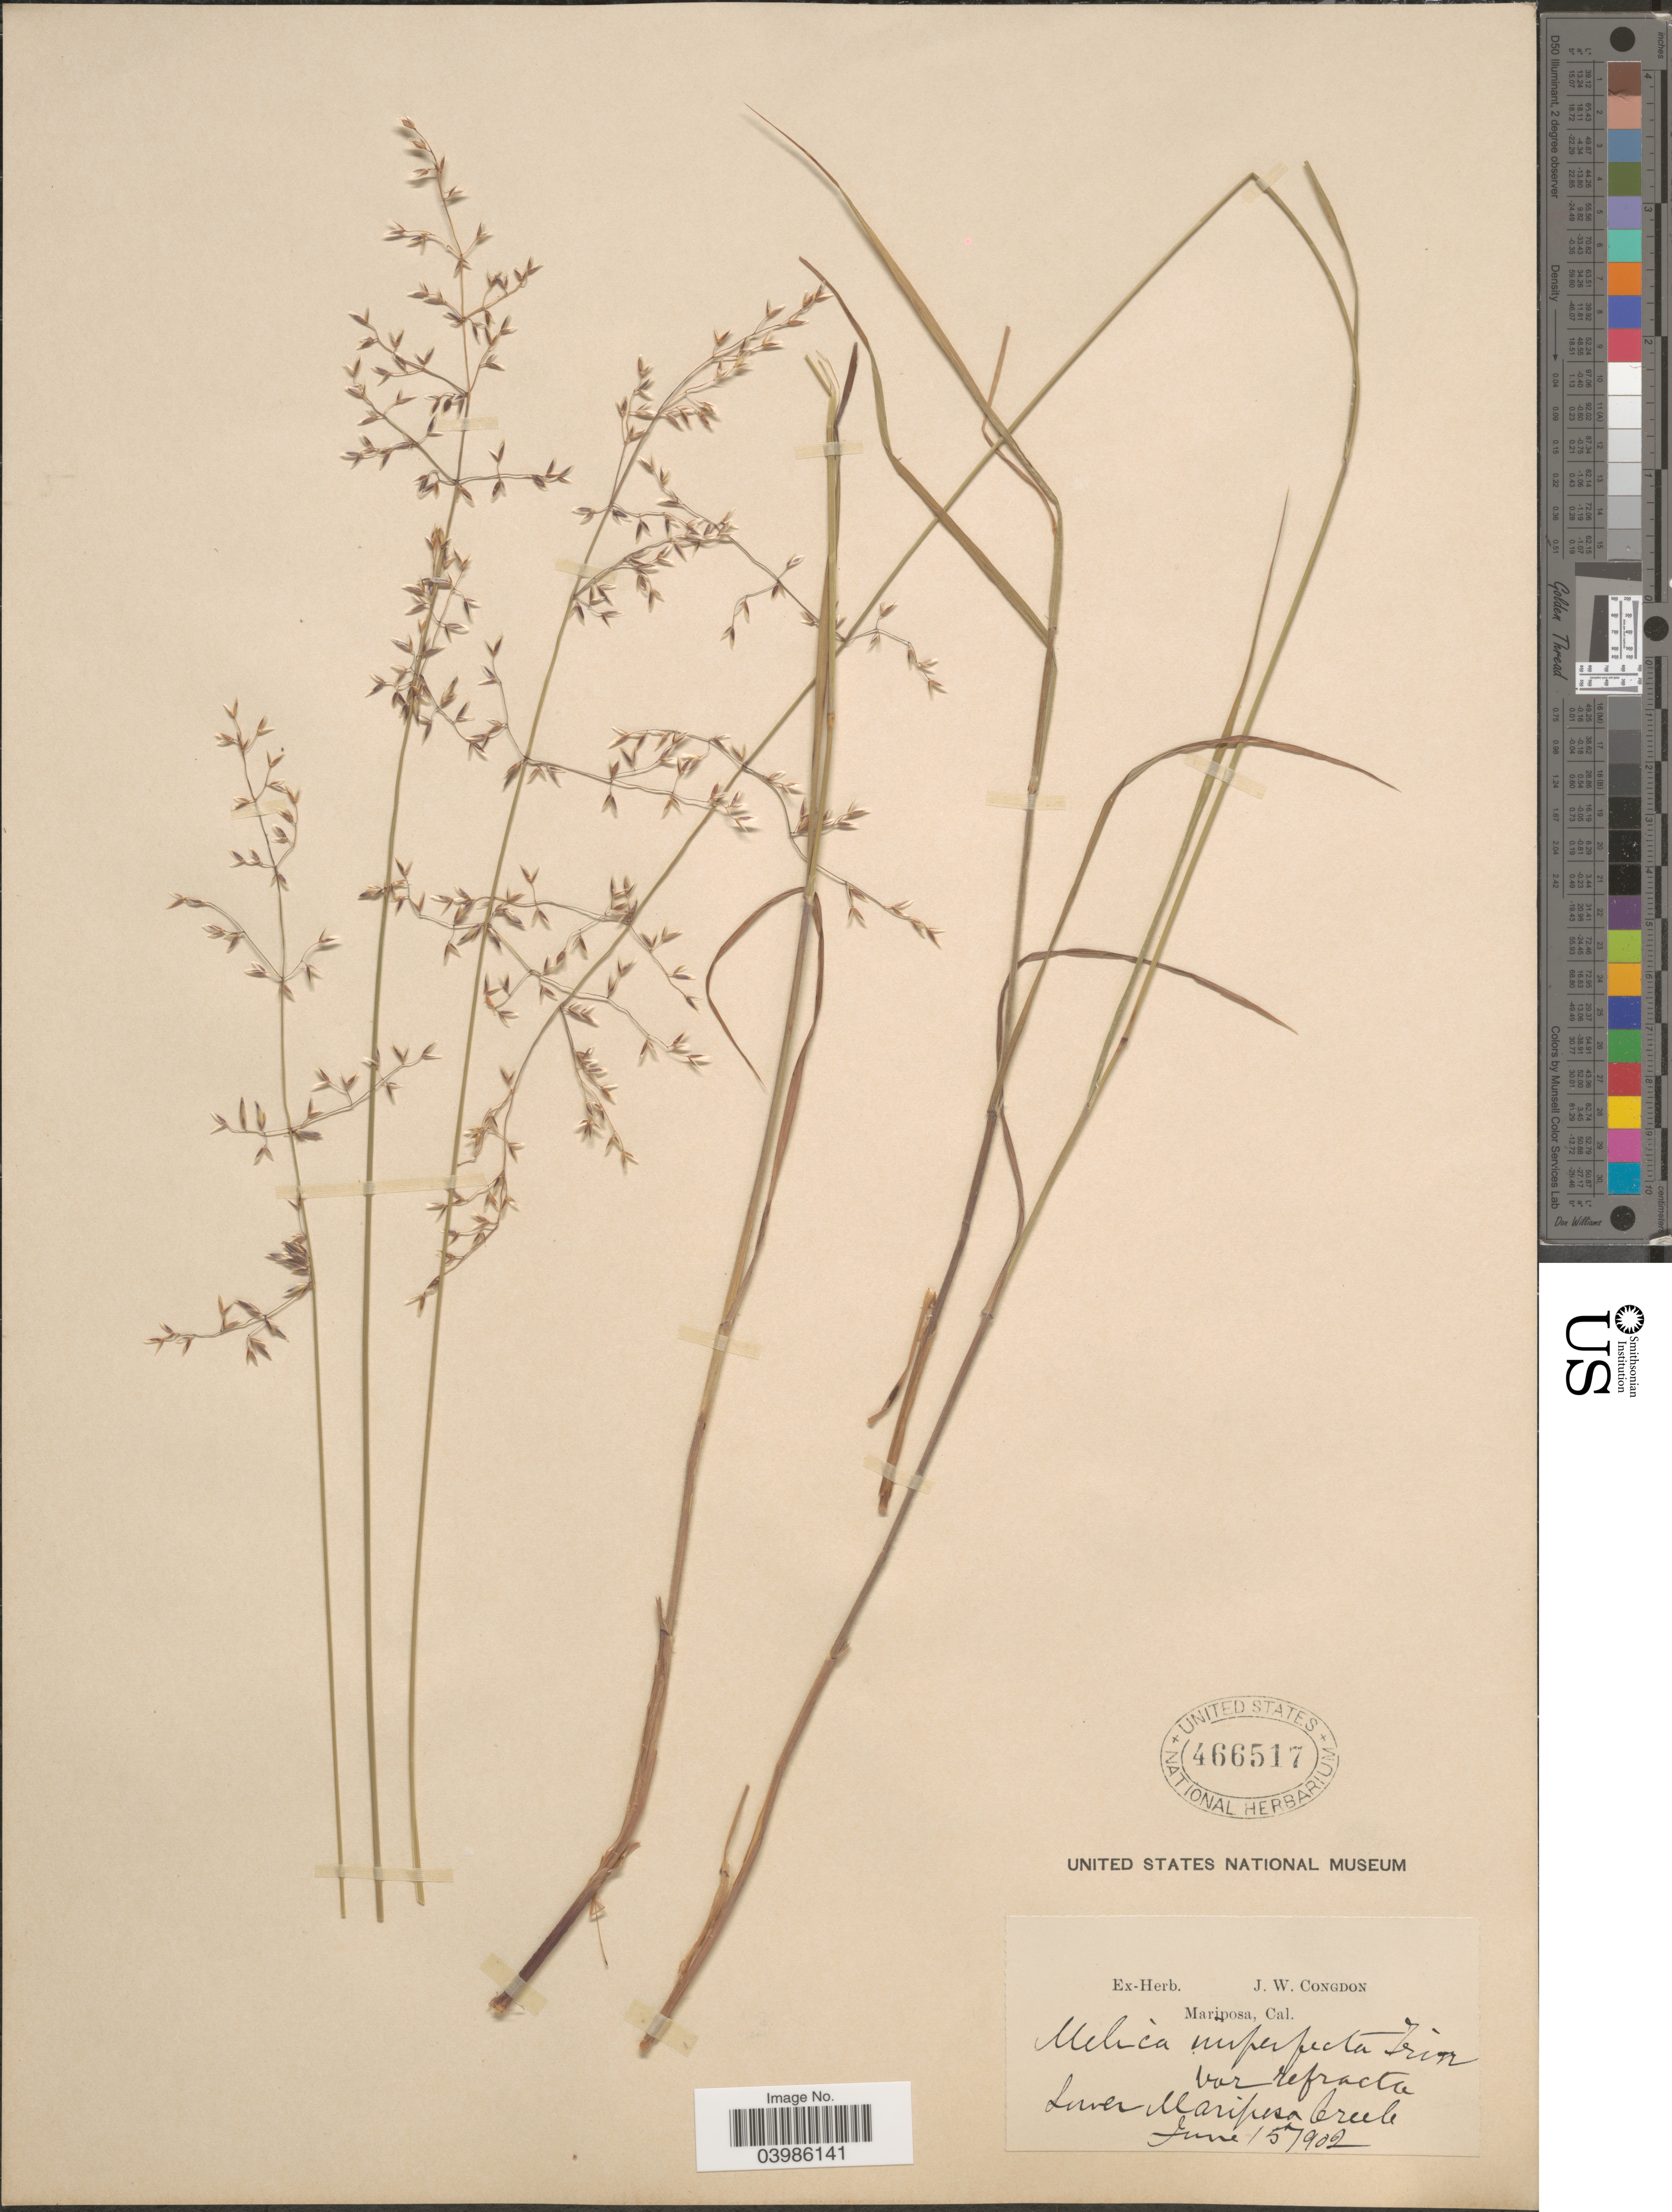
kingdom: Plantae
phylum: Tracheophyta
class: Liliopsida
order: Poales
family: Poaceae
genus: Melica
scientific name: Melica imperfecta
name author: Trin.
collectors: ex herb. J. W. Congdon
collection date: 1902-06-15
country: United States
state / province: California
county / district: Mariposa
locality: Lower Mariposa Creek.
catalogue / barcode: US 466517